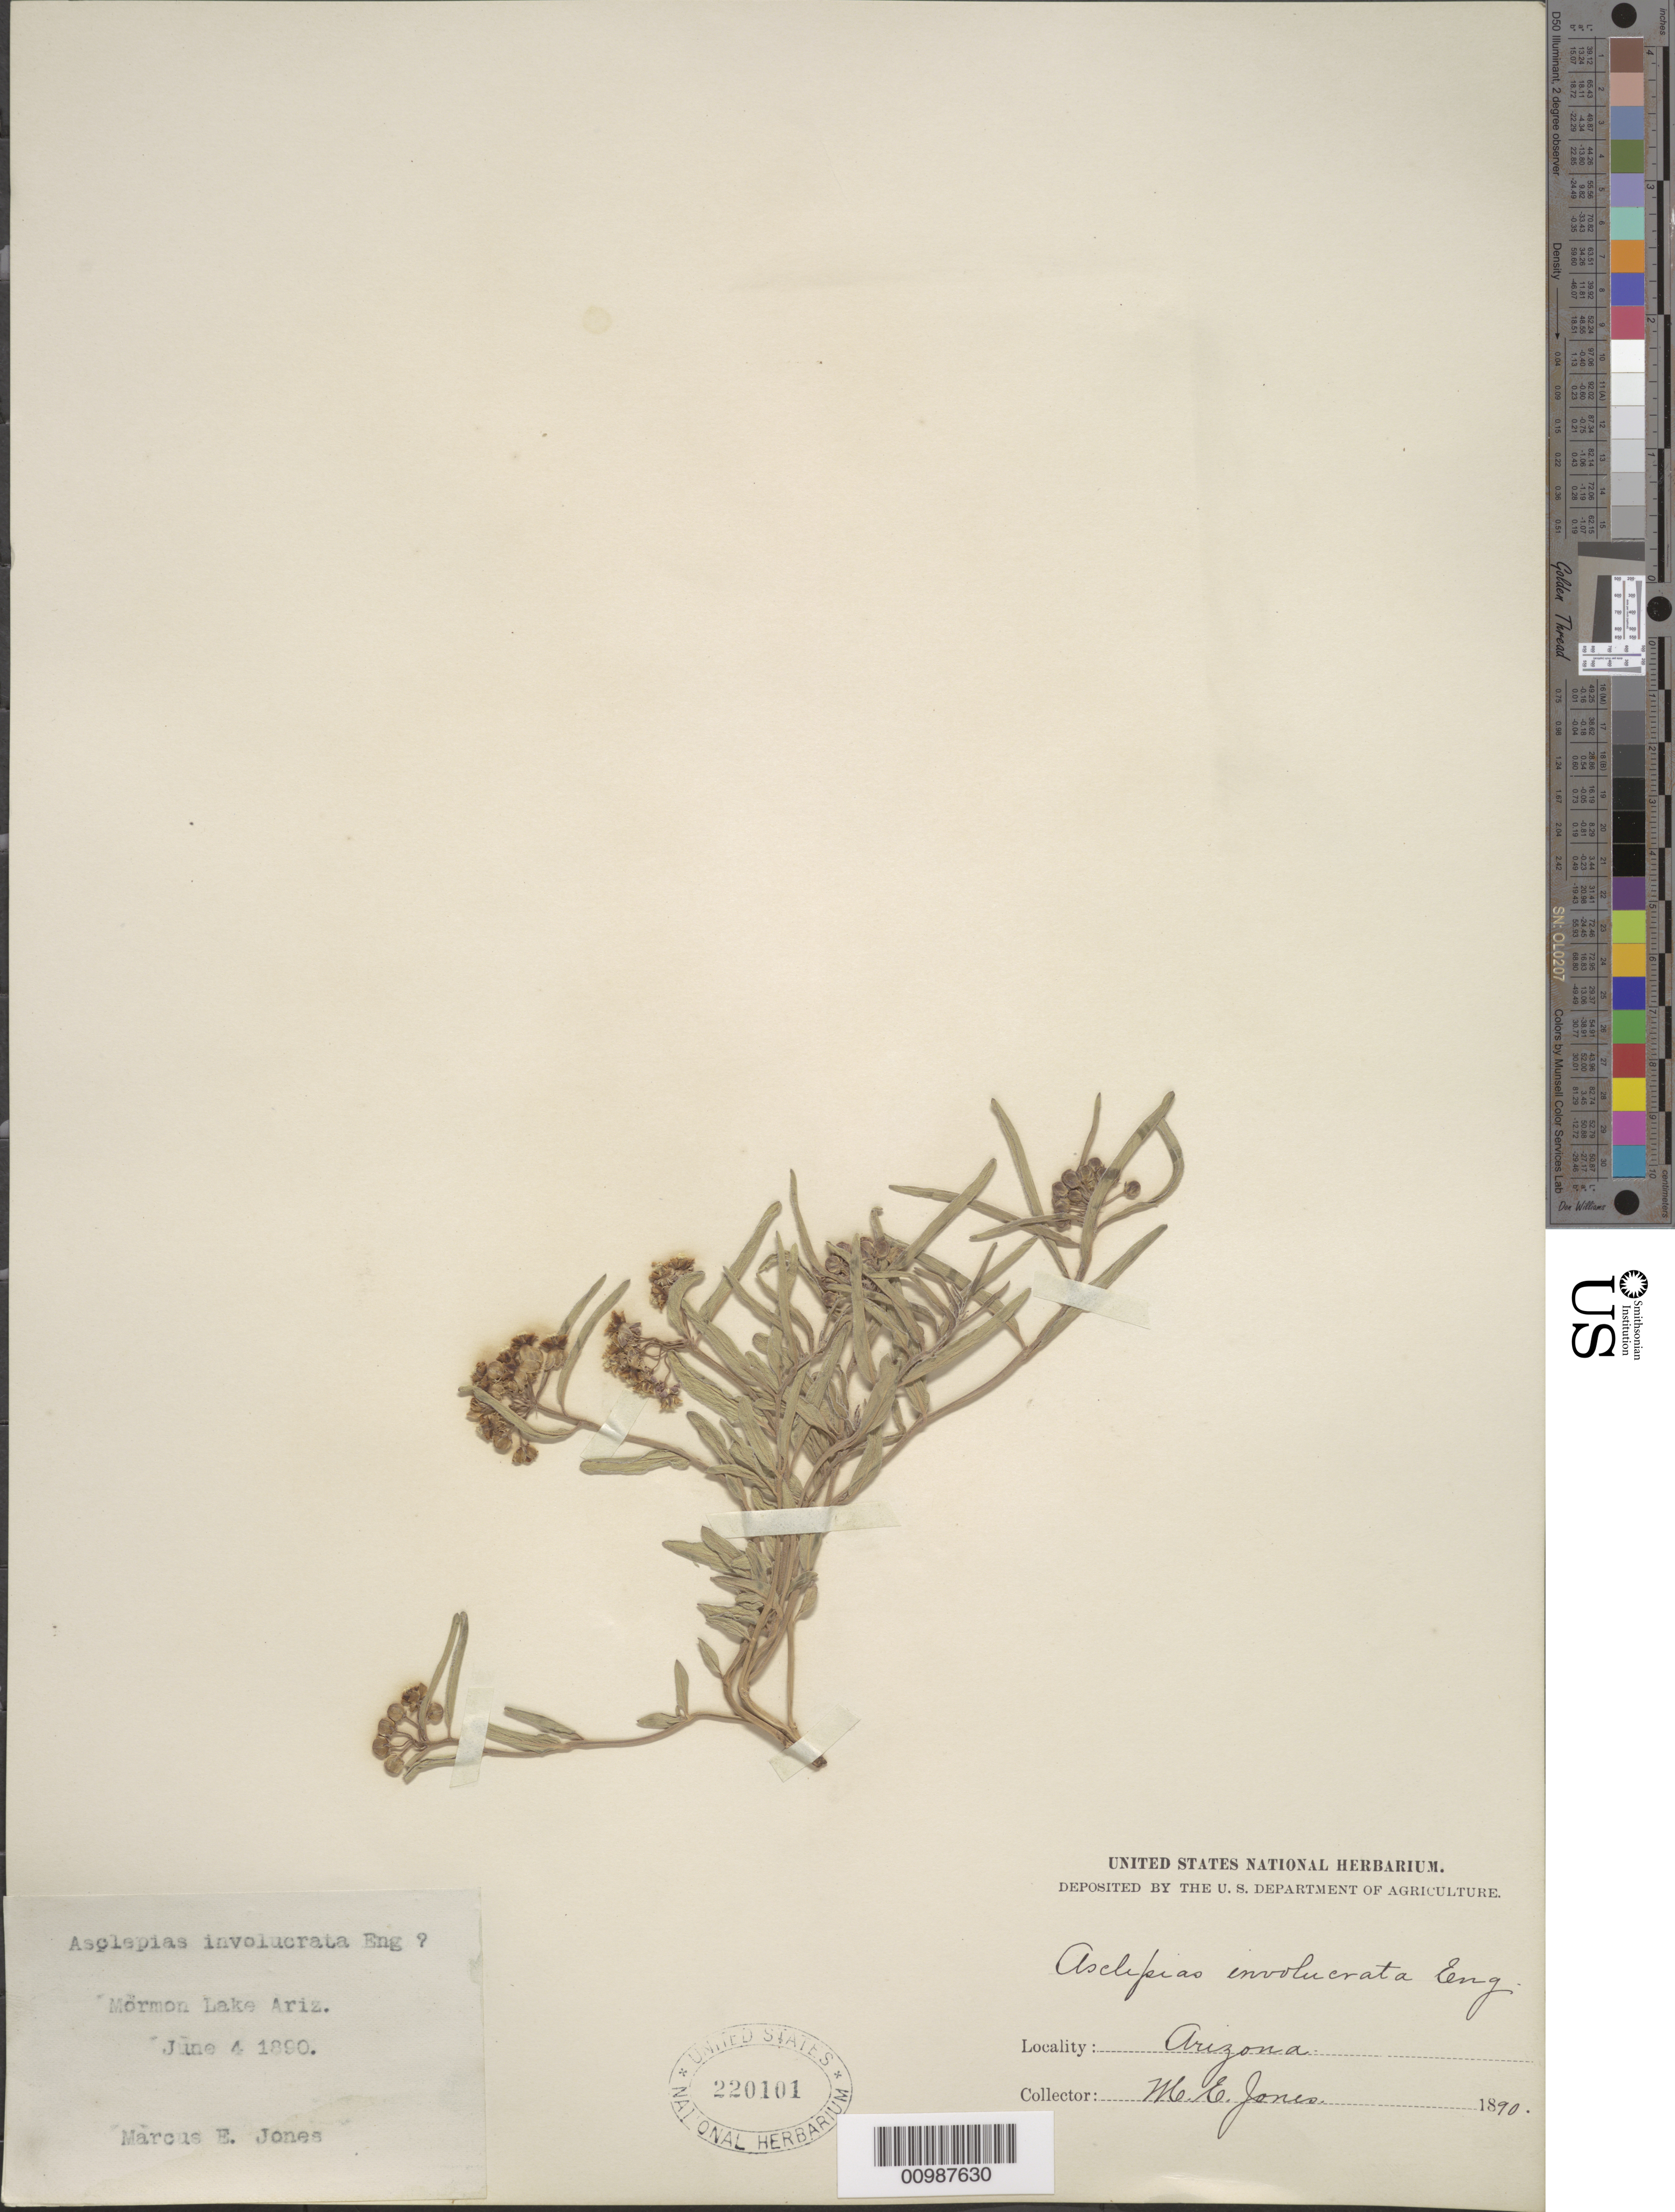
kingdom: Plantae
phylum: Tracheophyta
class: Magnoliopsida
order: Gentianales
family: Apocynaceae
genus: Asclepias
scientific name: Asclepias involucrata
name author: Engelm. ex Torr.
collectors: M. E. Jones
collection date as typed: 04 Jun 1890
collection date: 1890-06-04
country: United States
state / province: Arizona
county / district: Coconino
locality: Mormon Lake.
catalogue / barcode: US 220101